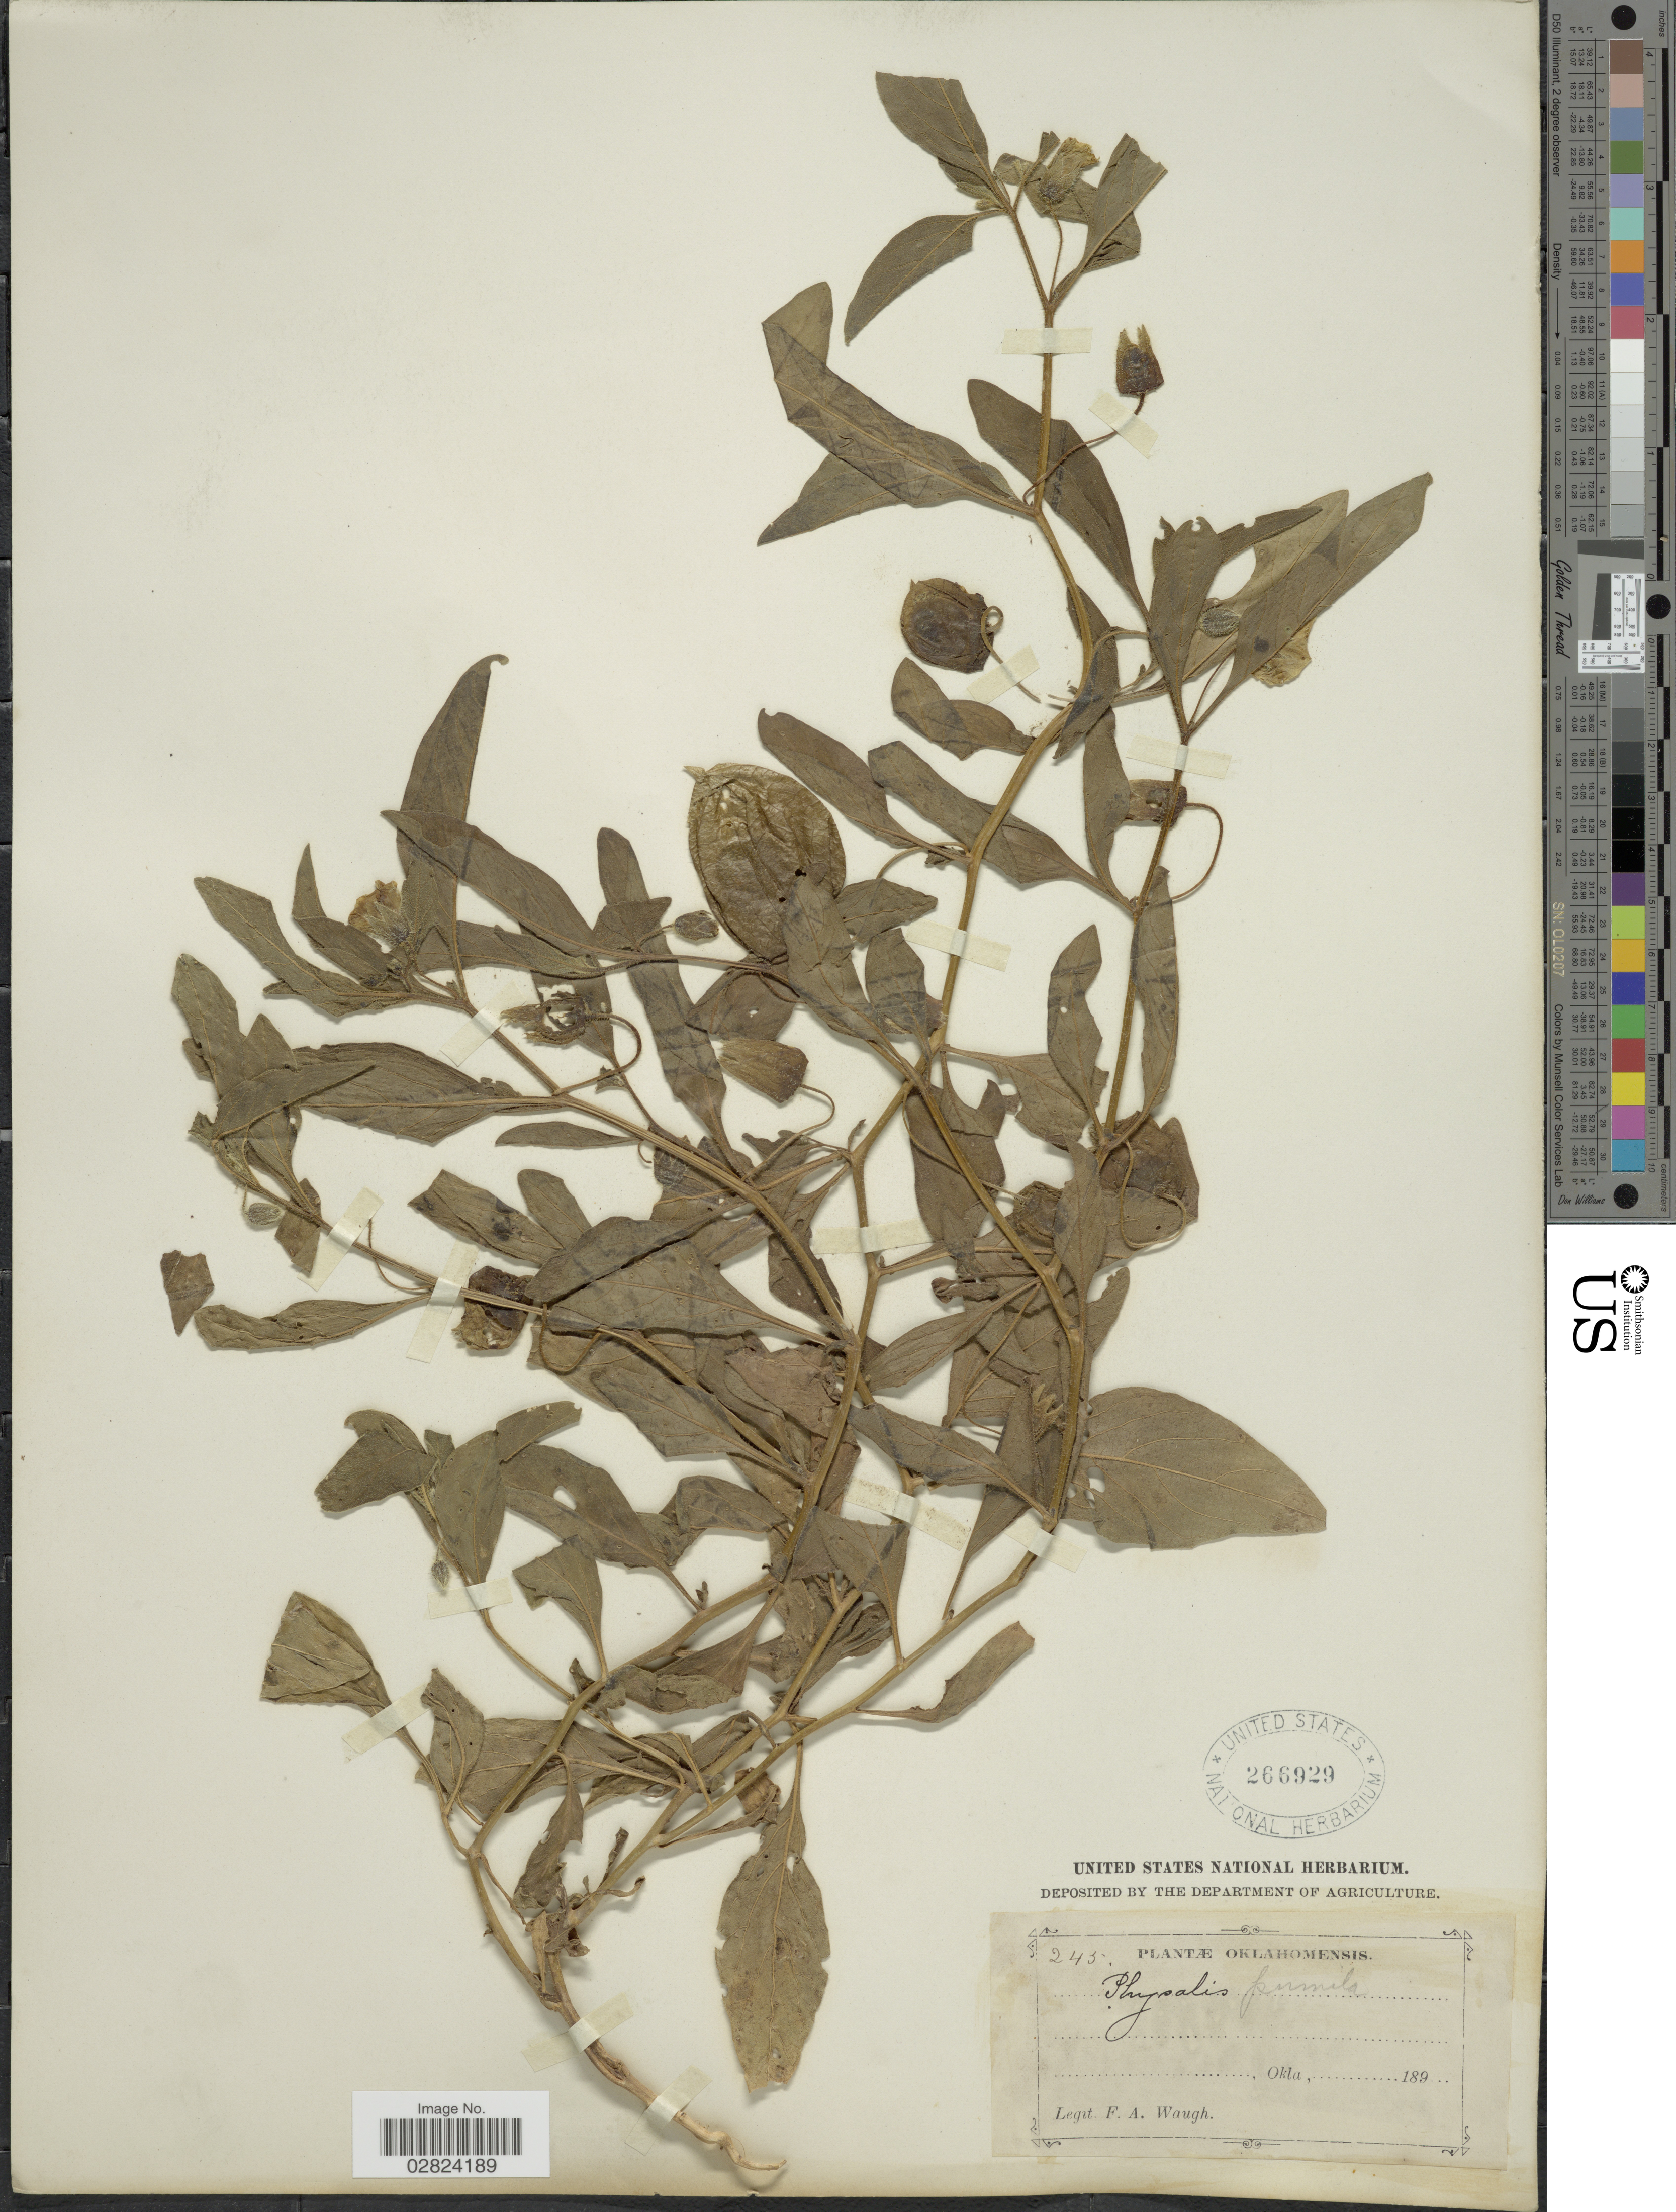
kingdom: Plantae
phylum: Tracheophyta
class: Magnoliopsida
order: Solanales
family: Solanaceae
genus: Physalis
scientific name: Physalis pumila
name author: Nutt.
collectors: F. Waugh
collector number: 245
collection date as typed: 189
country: United States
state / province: Oklahoma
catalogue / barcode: US 266929